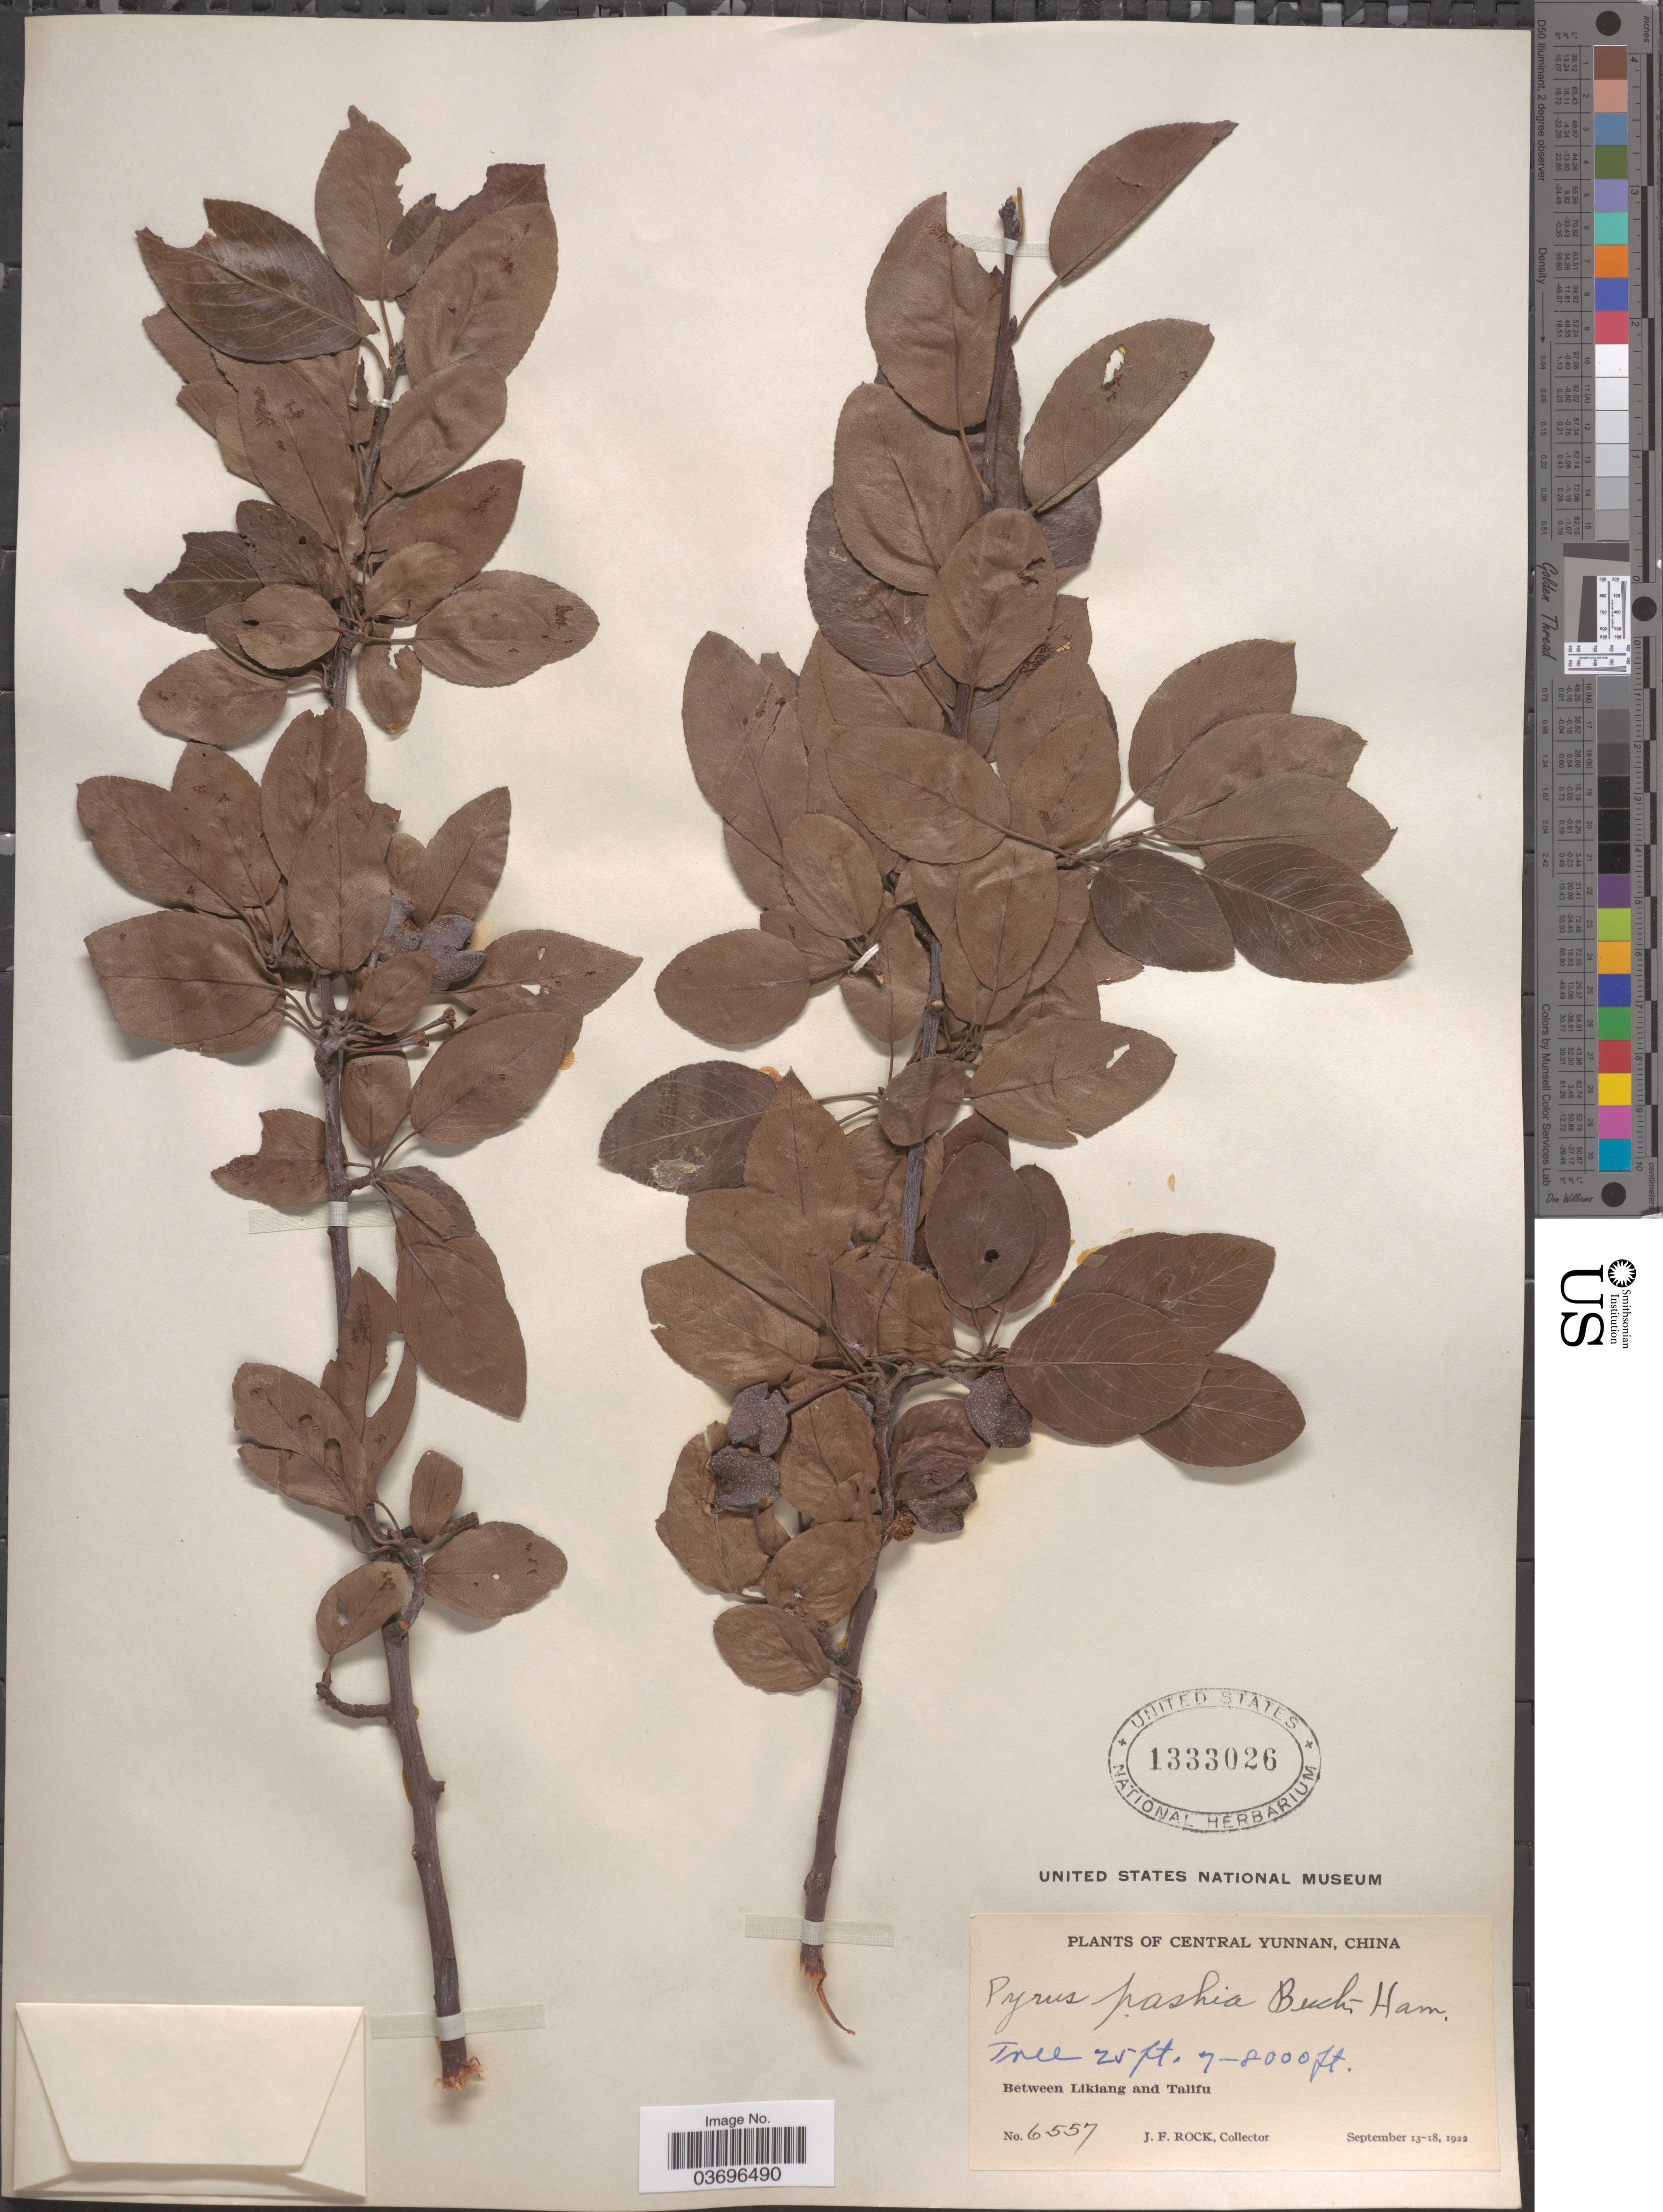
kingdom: Plantae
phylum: Tracheophyta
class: Magnoliopsida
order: Rosales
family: Rosaceae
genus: Pyrus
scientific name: Pyrus pashia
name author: Buch.-Ham. ex D. Don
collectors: J. Rock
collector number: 6557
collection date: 1922-09-13/1922-09-18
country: China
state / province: Yunnan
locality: Central Yunnan. Between Likiang and Talifu.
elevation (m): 2134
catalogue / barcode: US 1333026